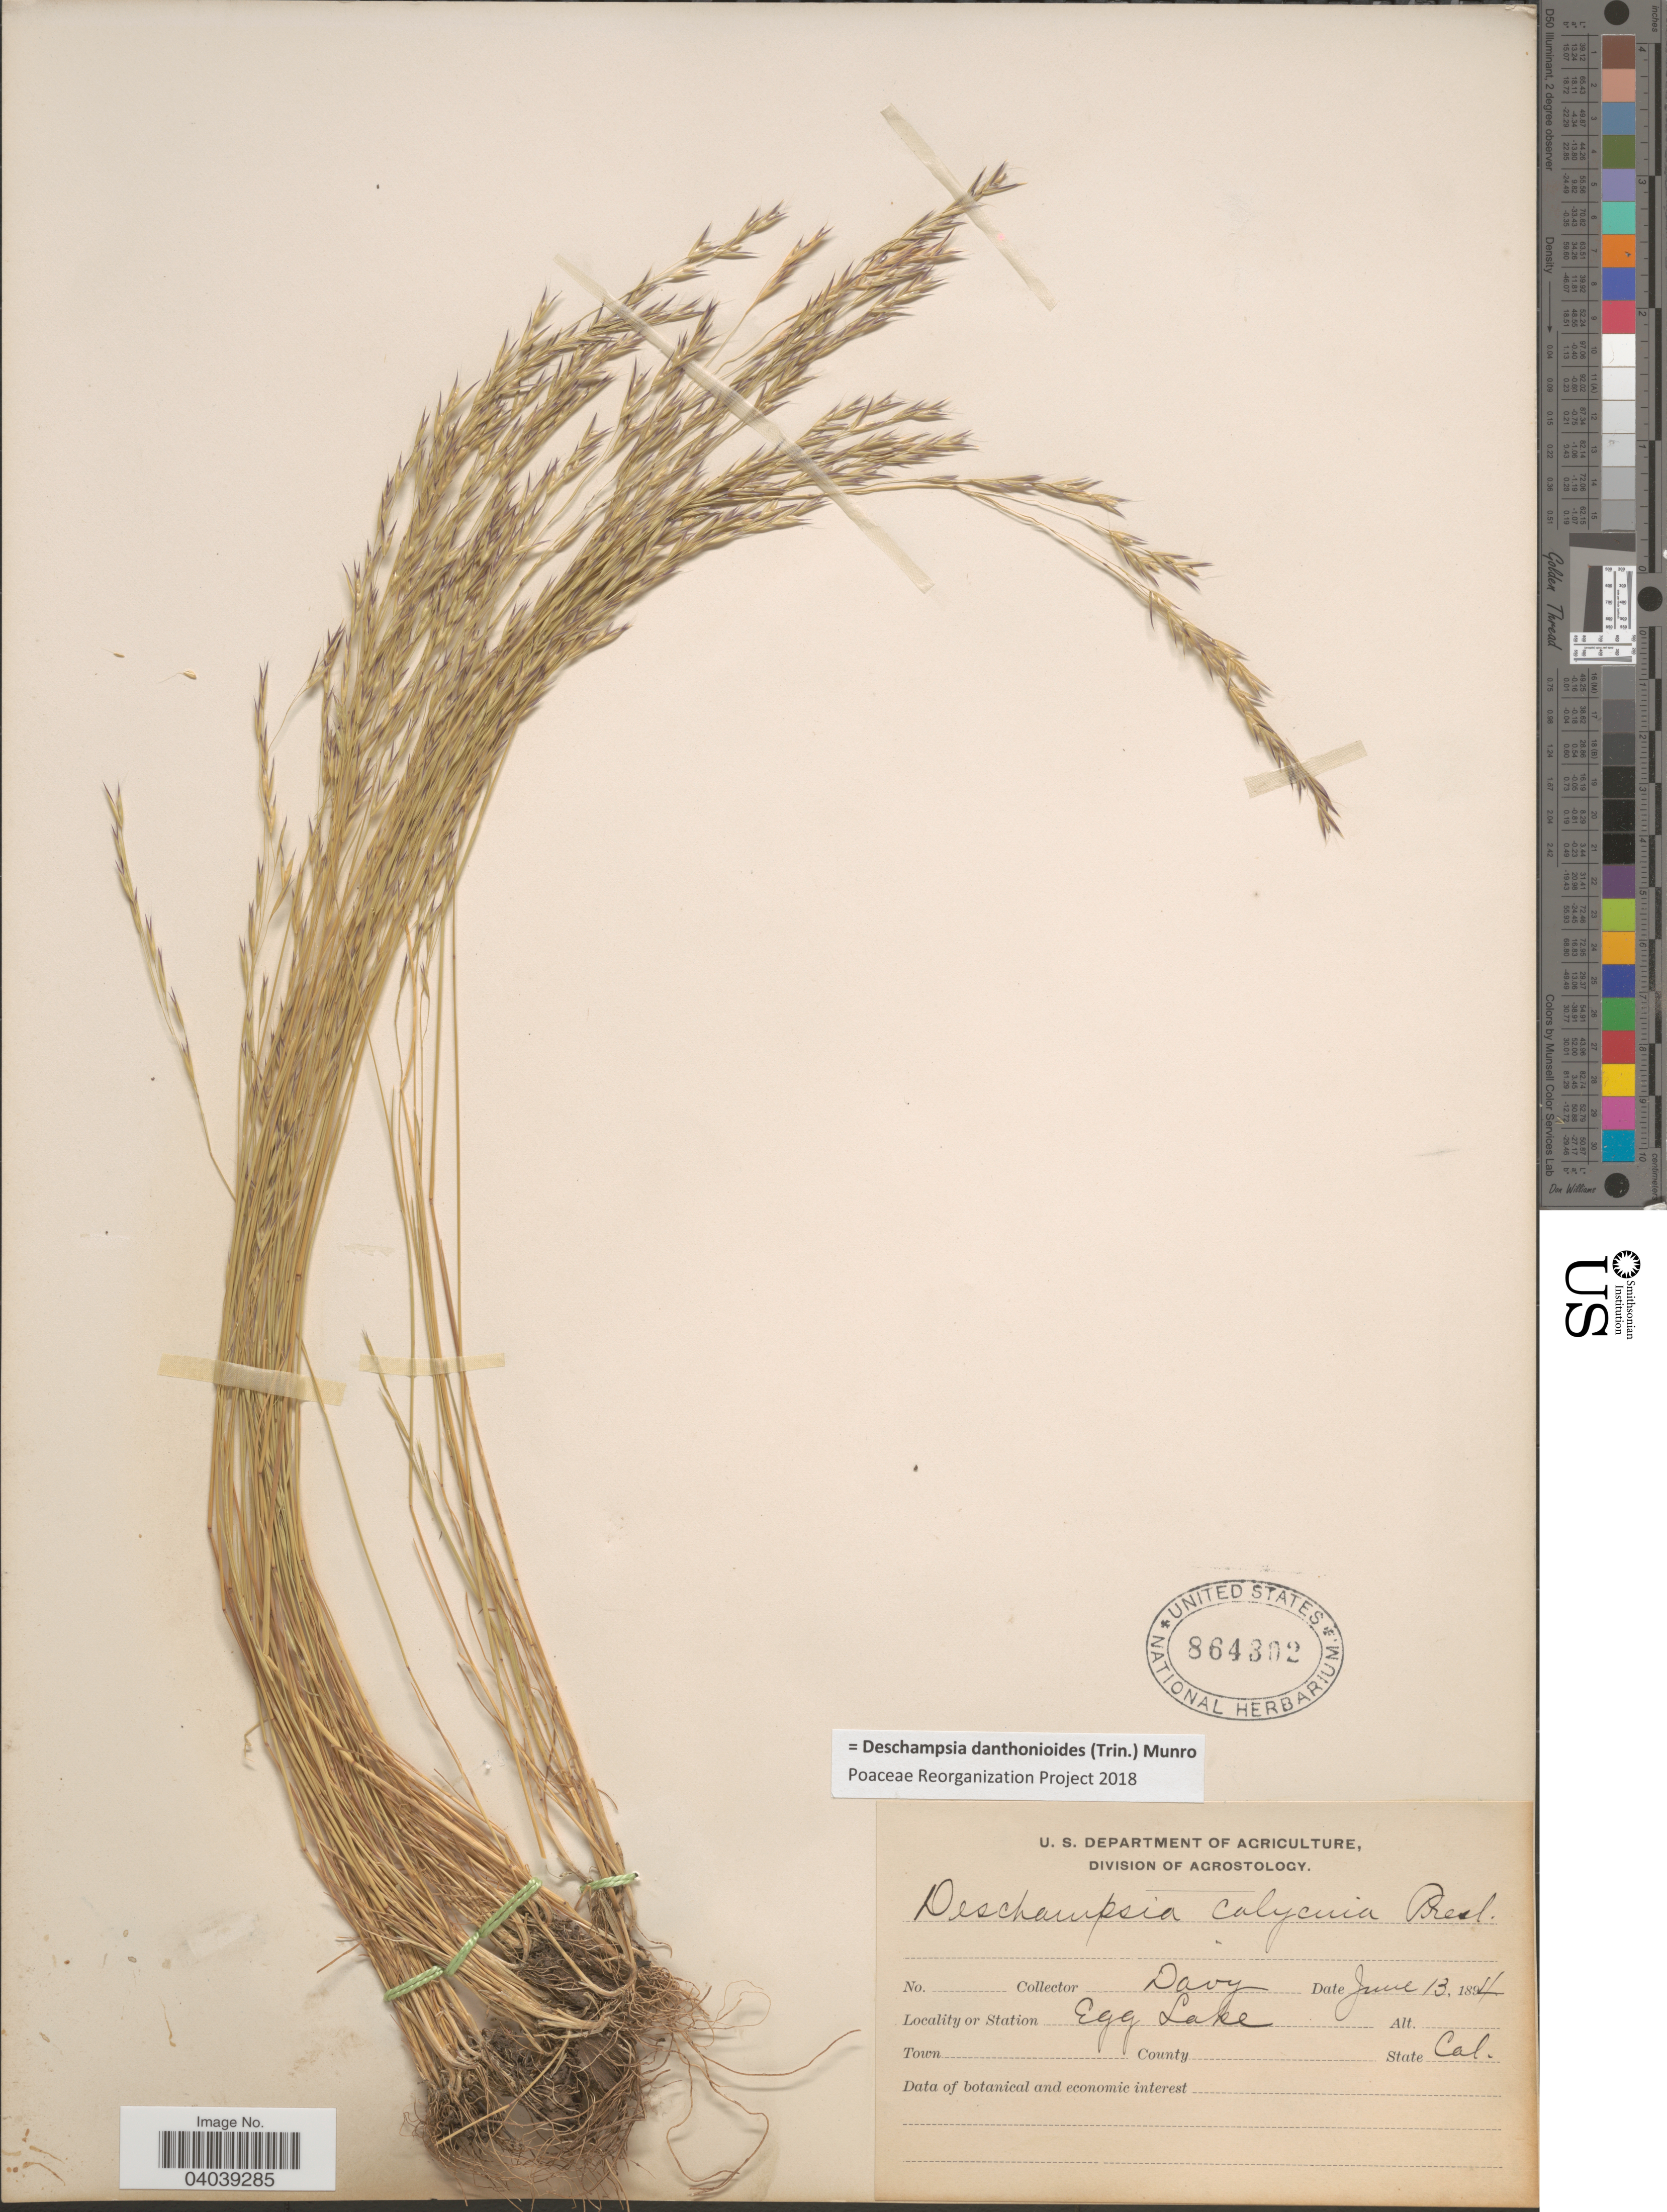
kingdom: Plantae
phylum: Tracheophyta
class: Liliopsida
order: Poales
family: Poaceae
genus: Deschampsia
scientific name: Deschampsia danthonioides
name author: (Trin.) Munro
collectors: Davy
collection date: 1894-06-13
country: United States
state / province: California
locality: Station Egg Lake.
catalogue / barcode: US 864302